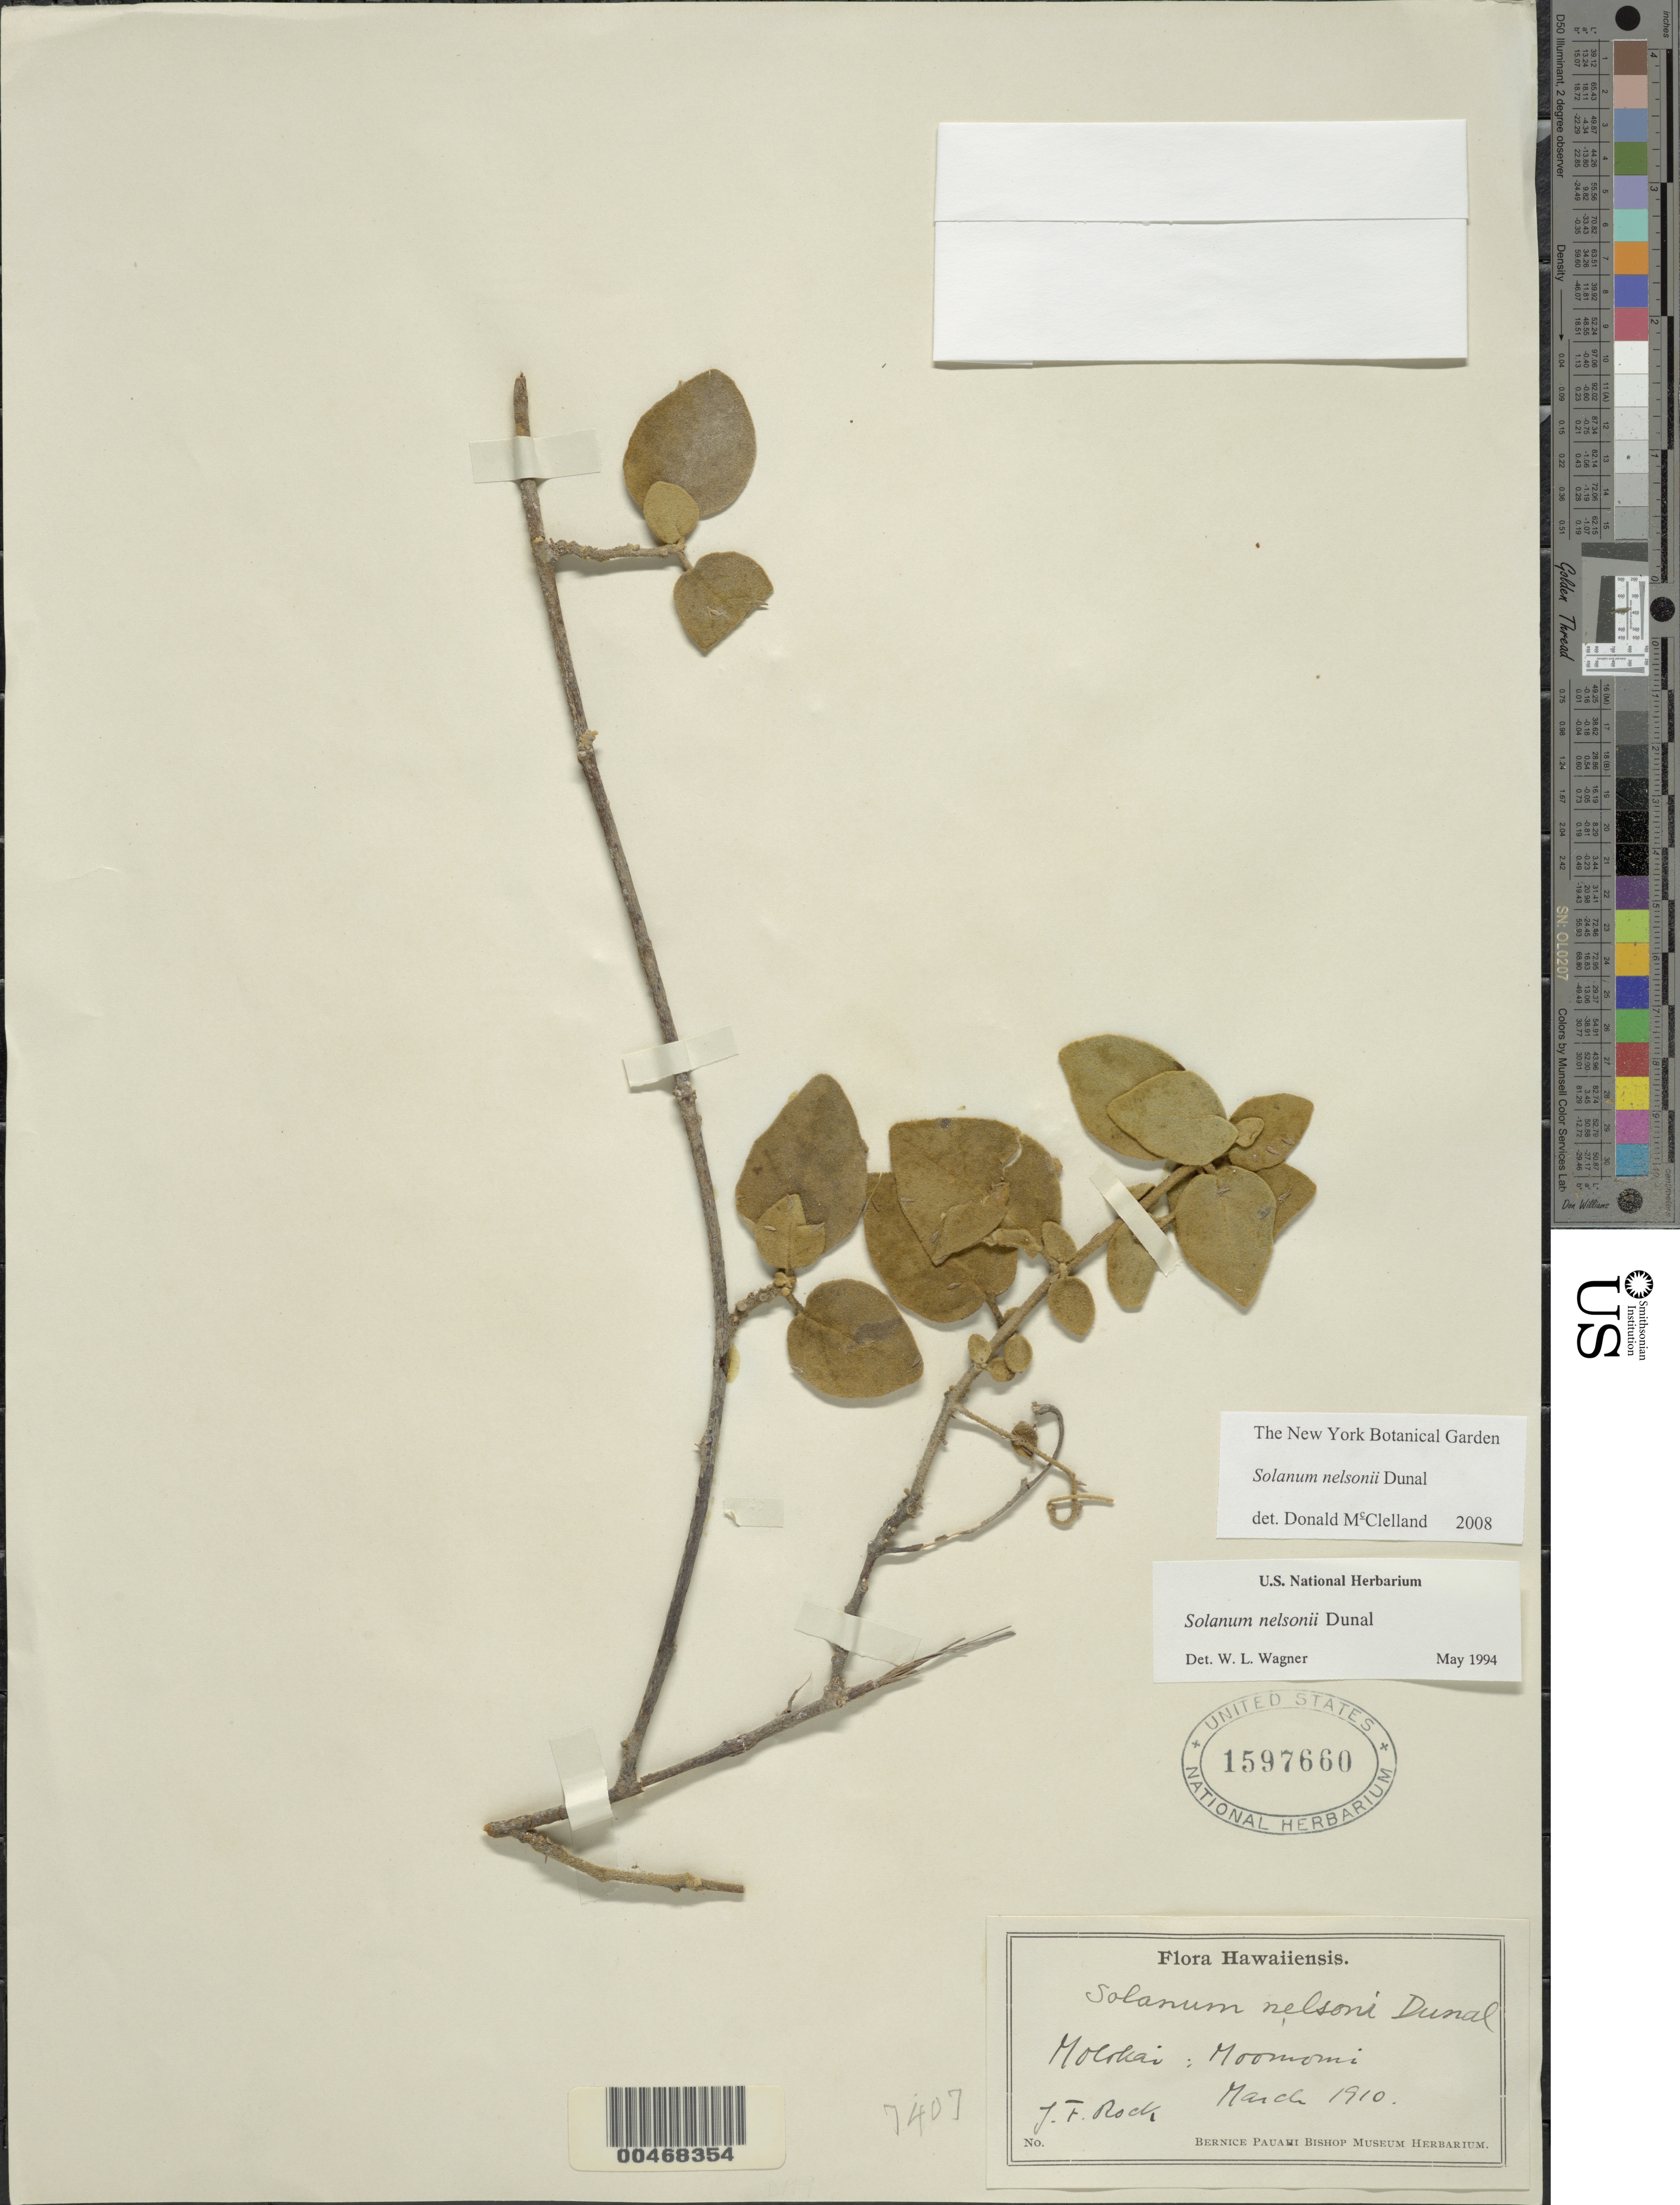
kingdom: Plantae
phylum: Tracheophyta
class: Magnoliopsida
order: Solanales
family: Solanaceae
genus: Solanum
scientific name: Solanum nelsonii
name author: Dunal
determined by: Wagner, W. L., (BOT), Smithsonian Institution - National Museum of Natural History (UNITED STATES)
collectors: J. F. Rock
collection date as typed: Mar 1910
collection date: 1910-03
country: United States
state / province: Hawaii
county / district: Maui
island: Moloka'i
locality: Moomomi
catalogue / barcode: US 1597660